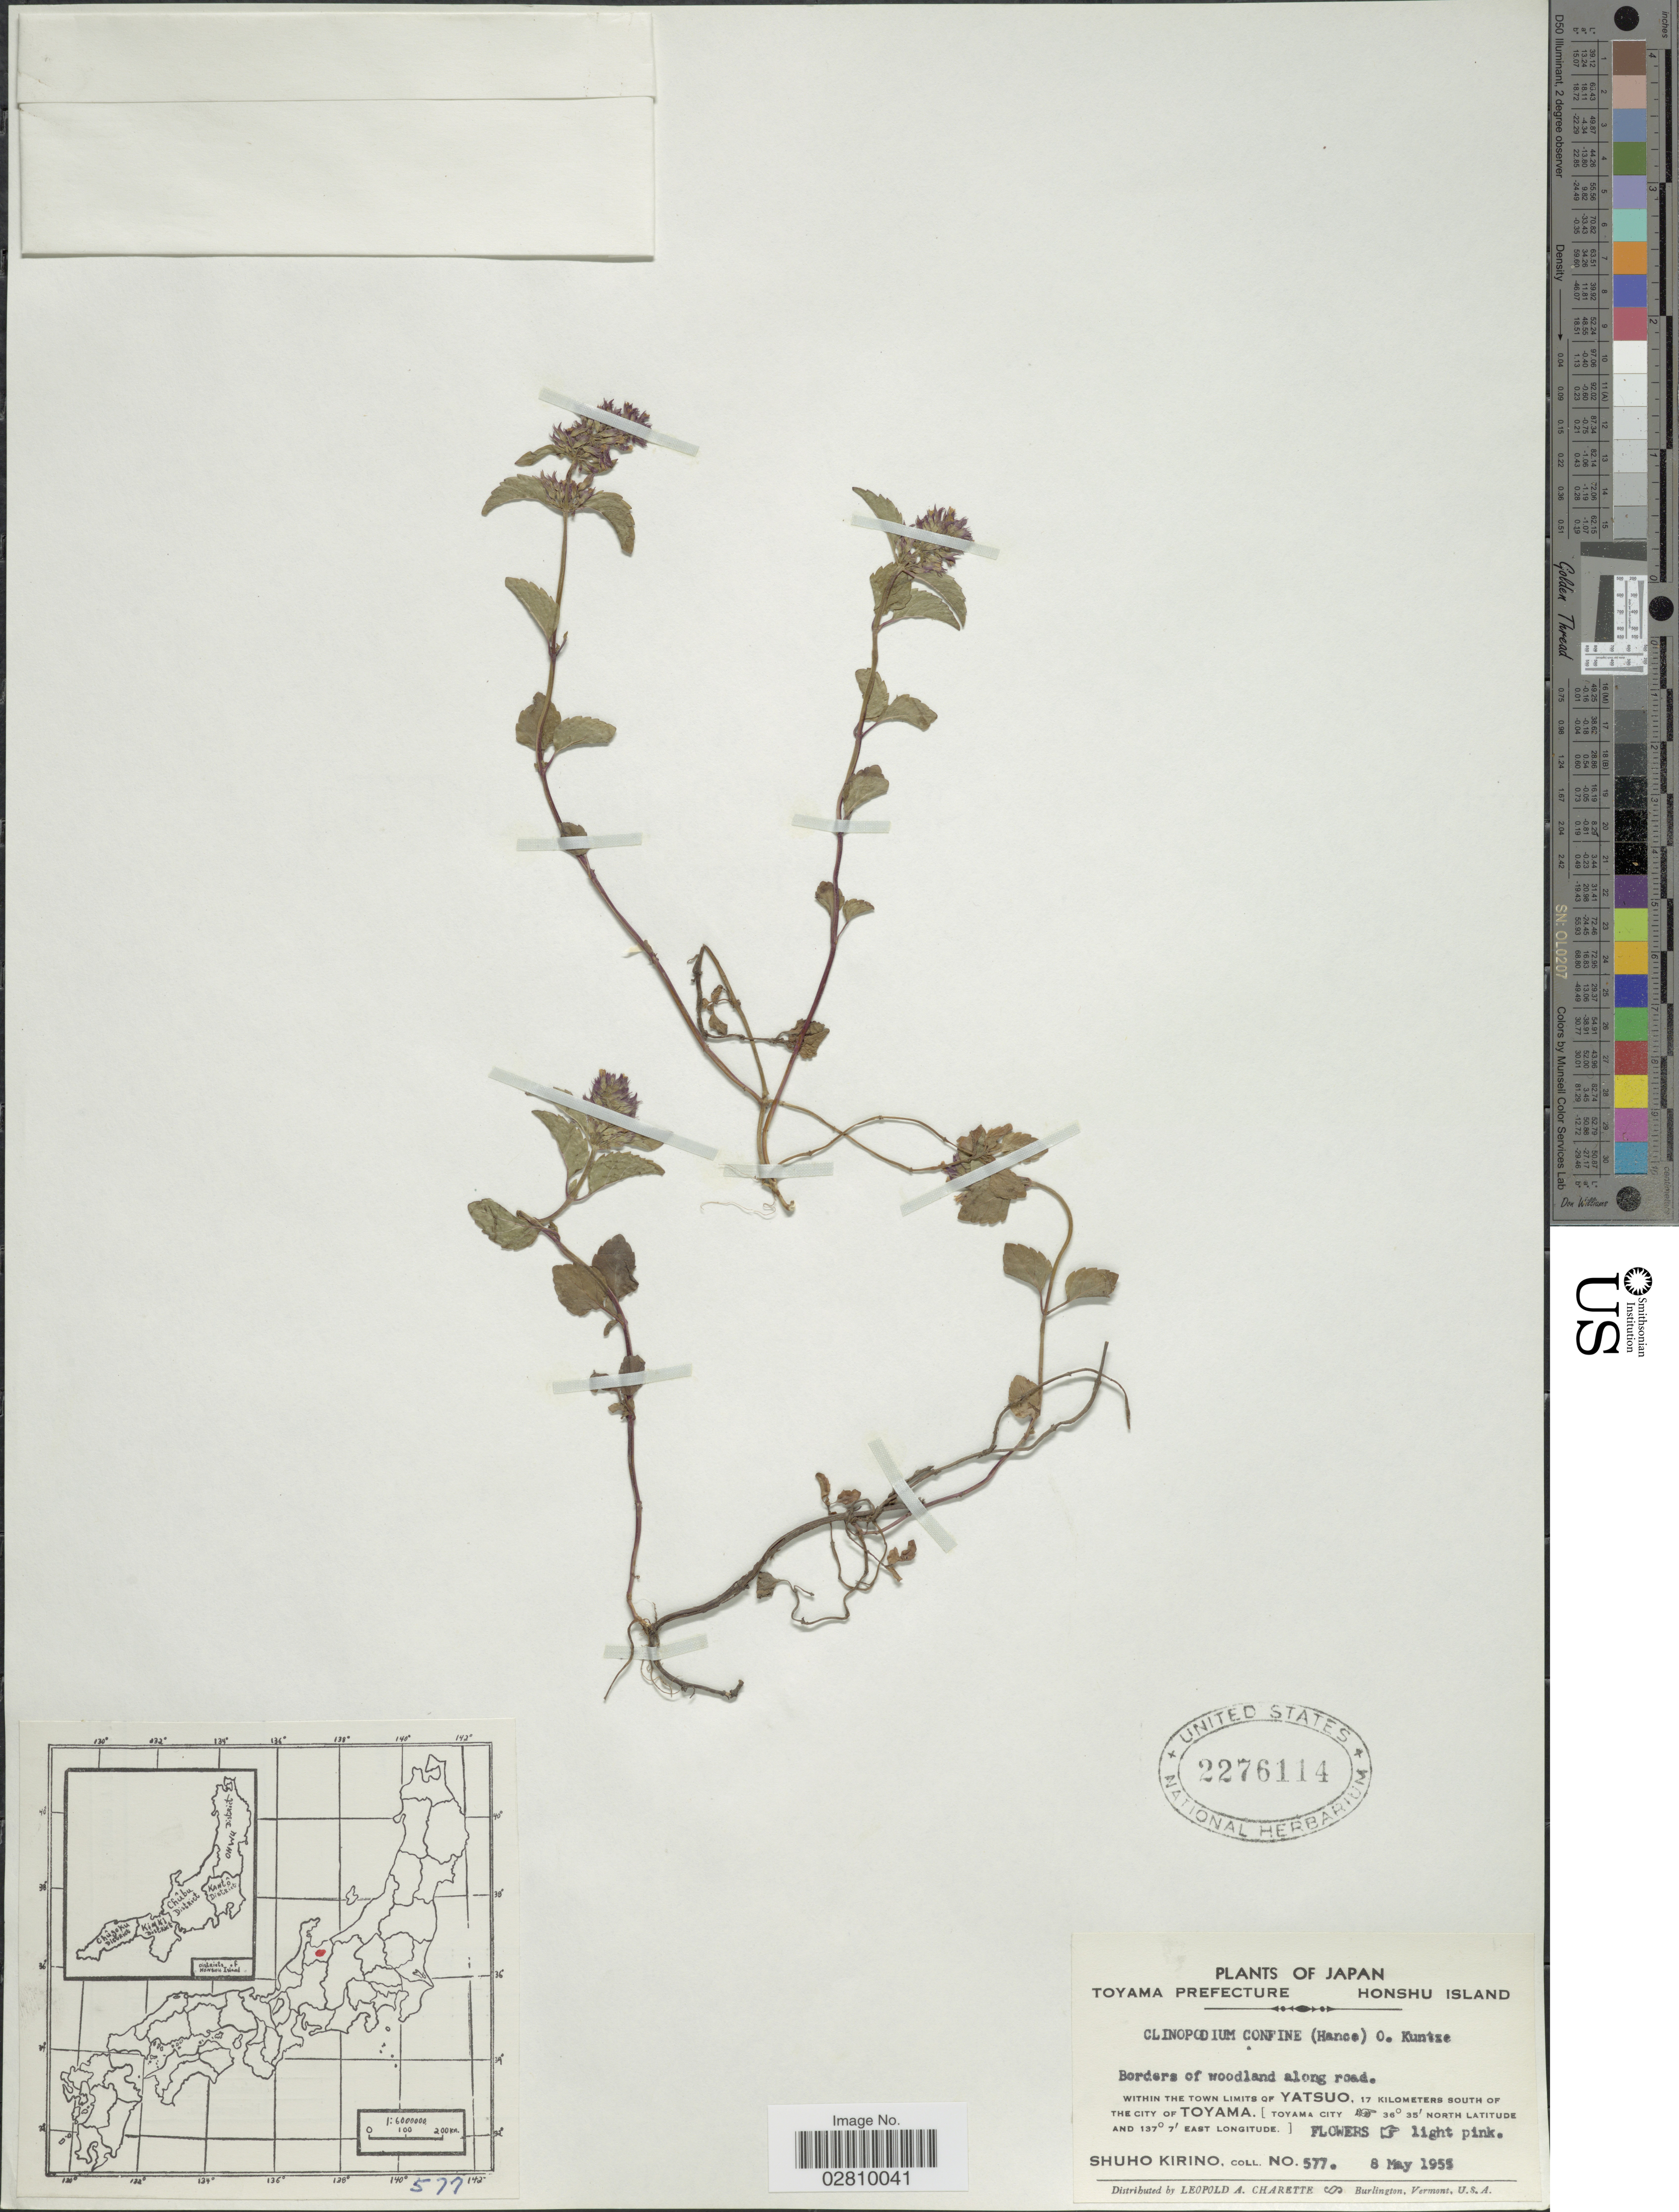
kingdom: Plantae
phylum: Tracheophyta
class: Magnoliopsida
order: Lamiales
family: Lamiaceae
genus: Calamintha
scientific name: Calamintha confinis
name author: Hance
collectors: S. Kirino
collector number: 577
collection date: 1955-05-08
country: Japan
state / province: Toyama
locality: Toyama Prefecture. Honshu Island. Within the town limits of Yatsuo, 17 kilometers south of the city of Toyama.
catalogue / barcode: US 2276114